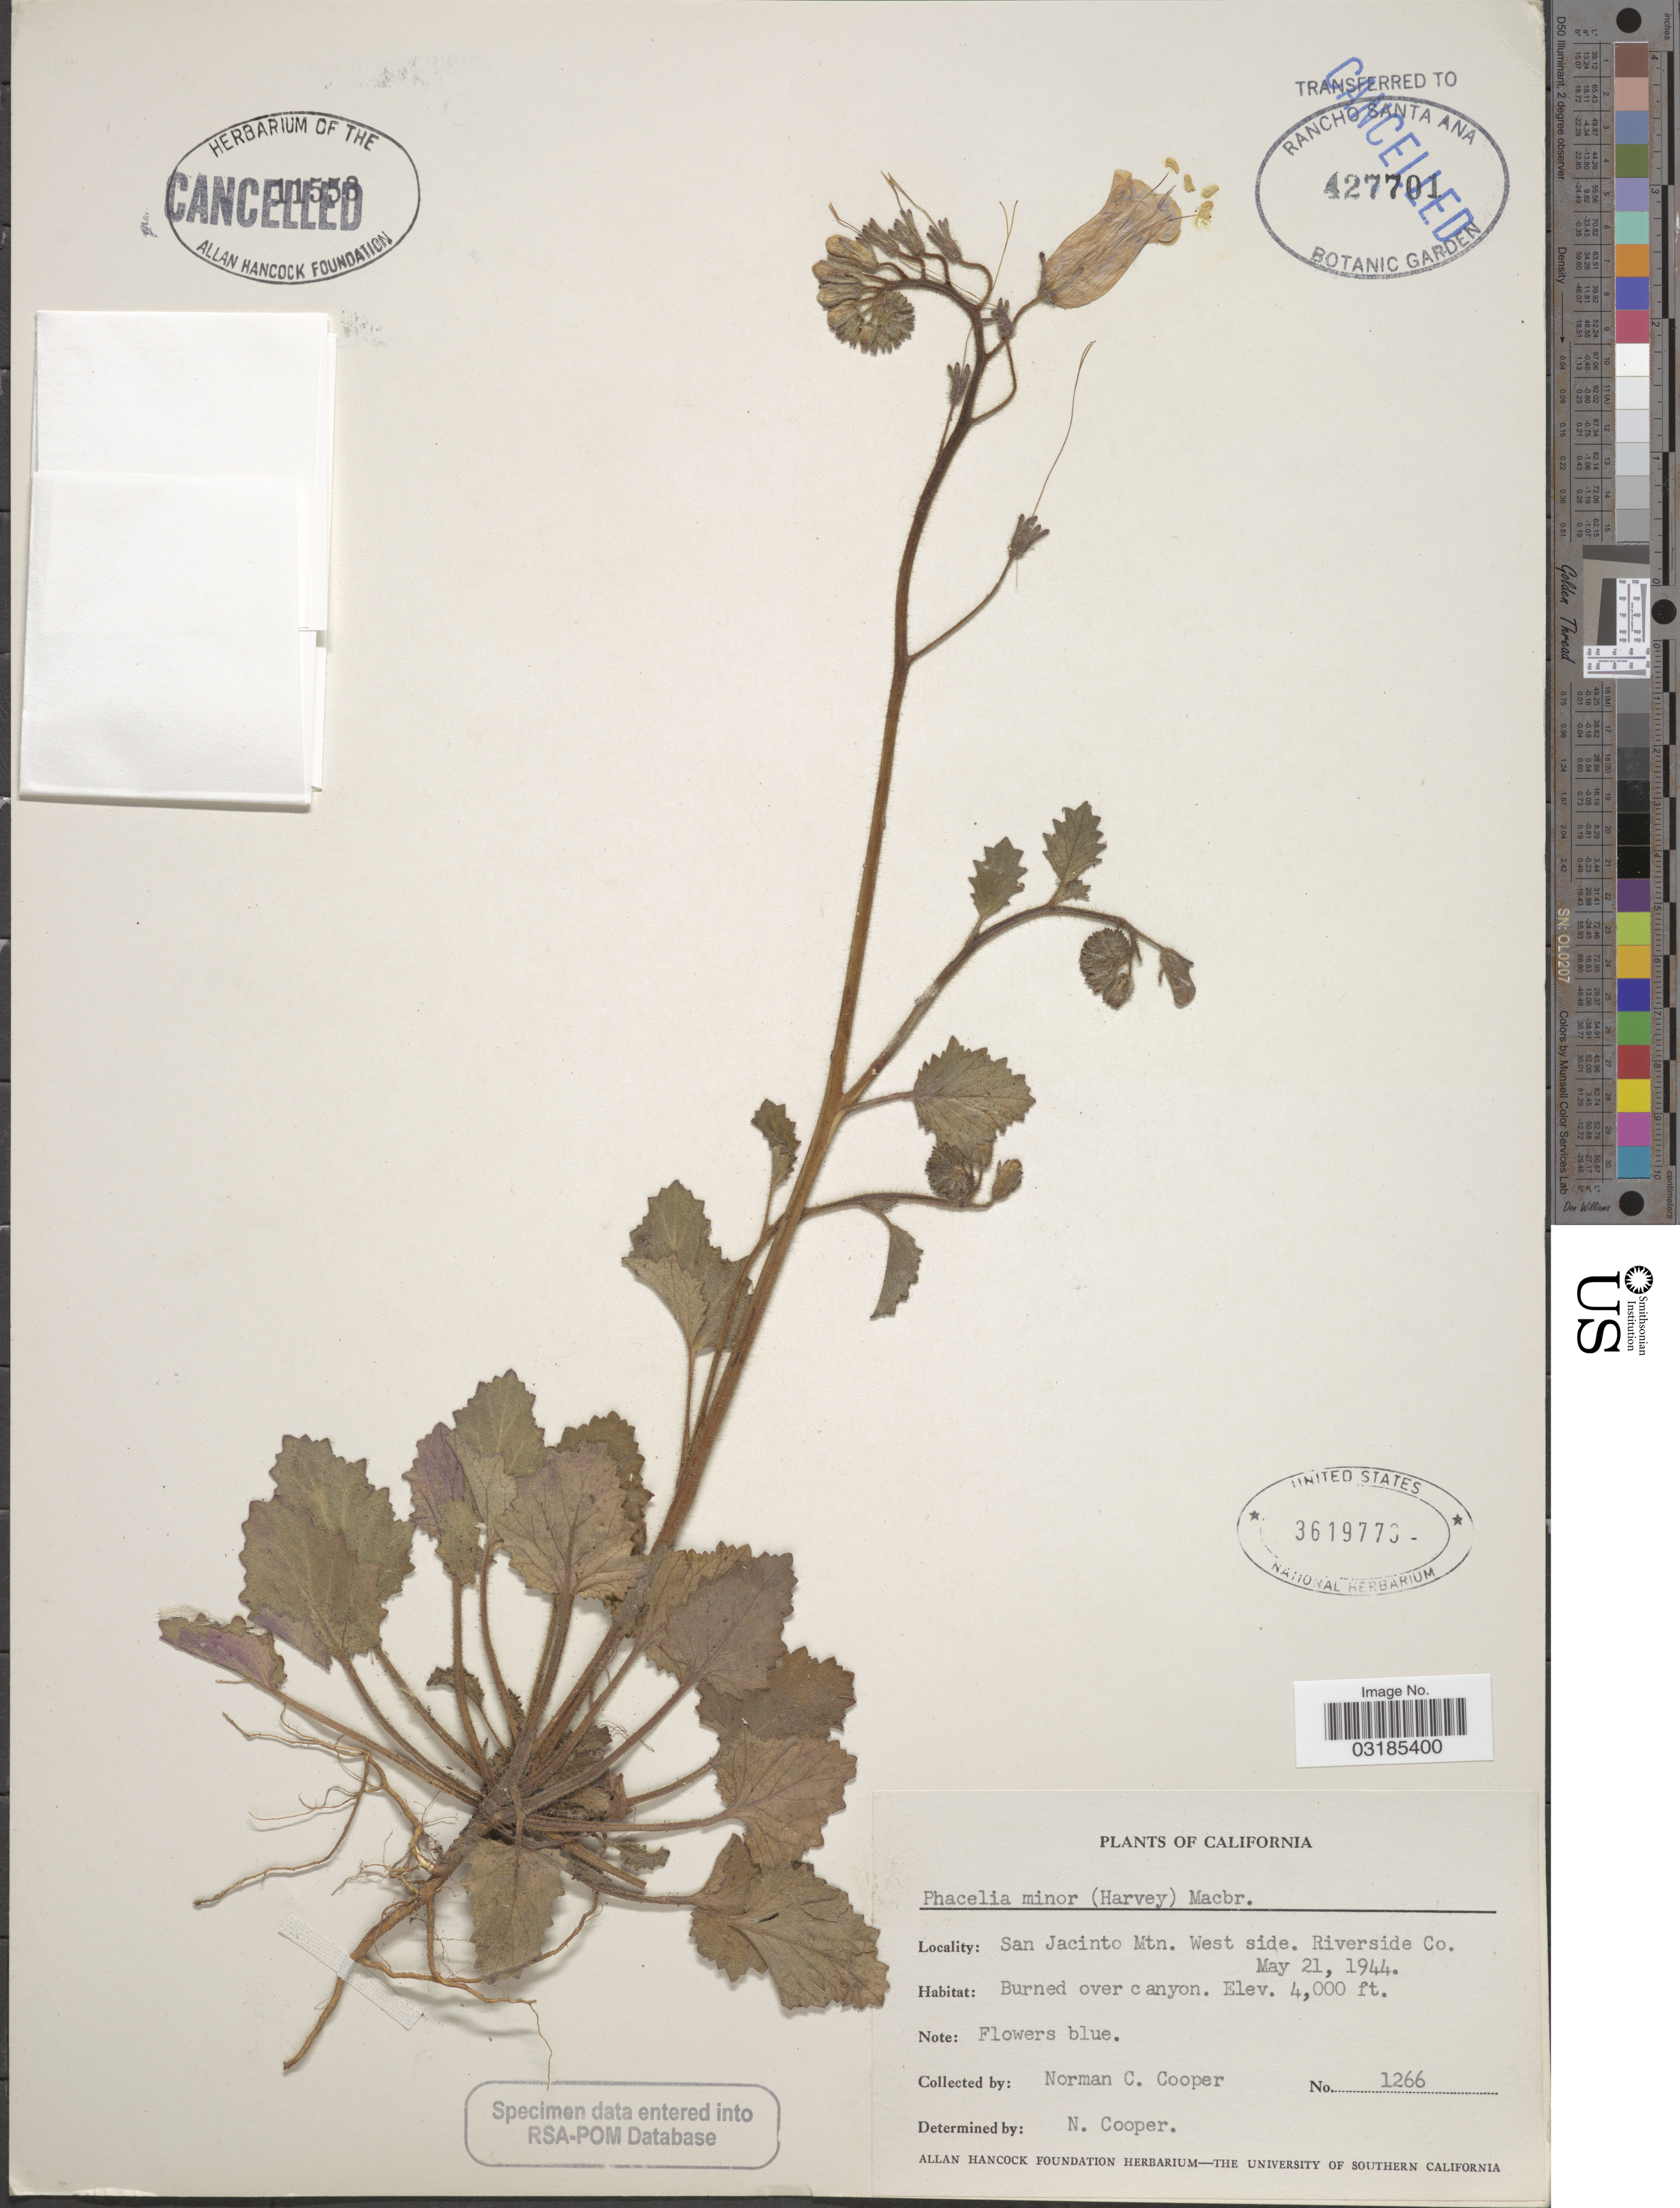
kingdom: Plantae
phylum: Tracheophyta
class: Magnoliopsida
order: Boraginales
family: Hydrophyllaceae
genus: Phacelia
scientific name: Phacelia minor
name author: (Harv.) Thell.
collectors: N. Cooper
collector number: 1266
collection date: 1944-05-21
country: United States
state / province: California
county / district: Riverside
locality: San Jacinto Mtn. West side. Riverside Co.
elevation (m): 1219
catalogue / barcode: US 3619773